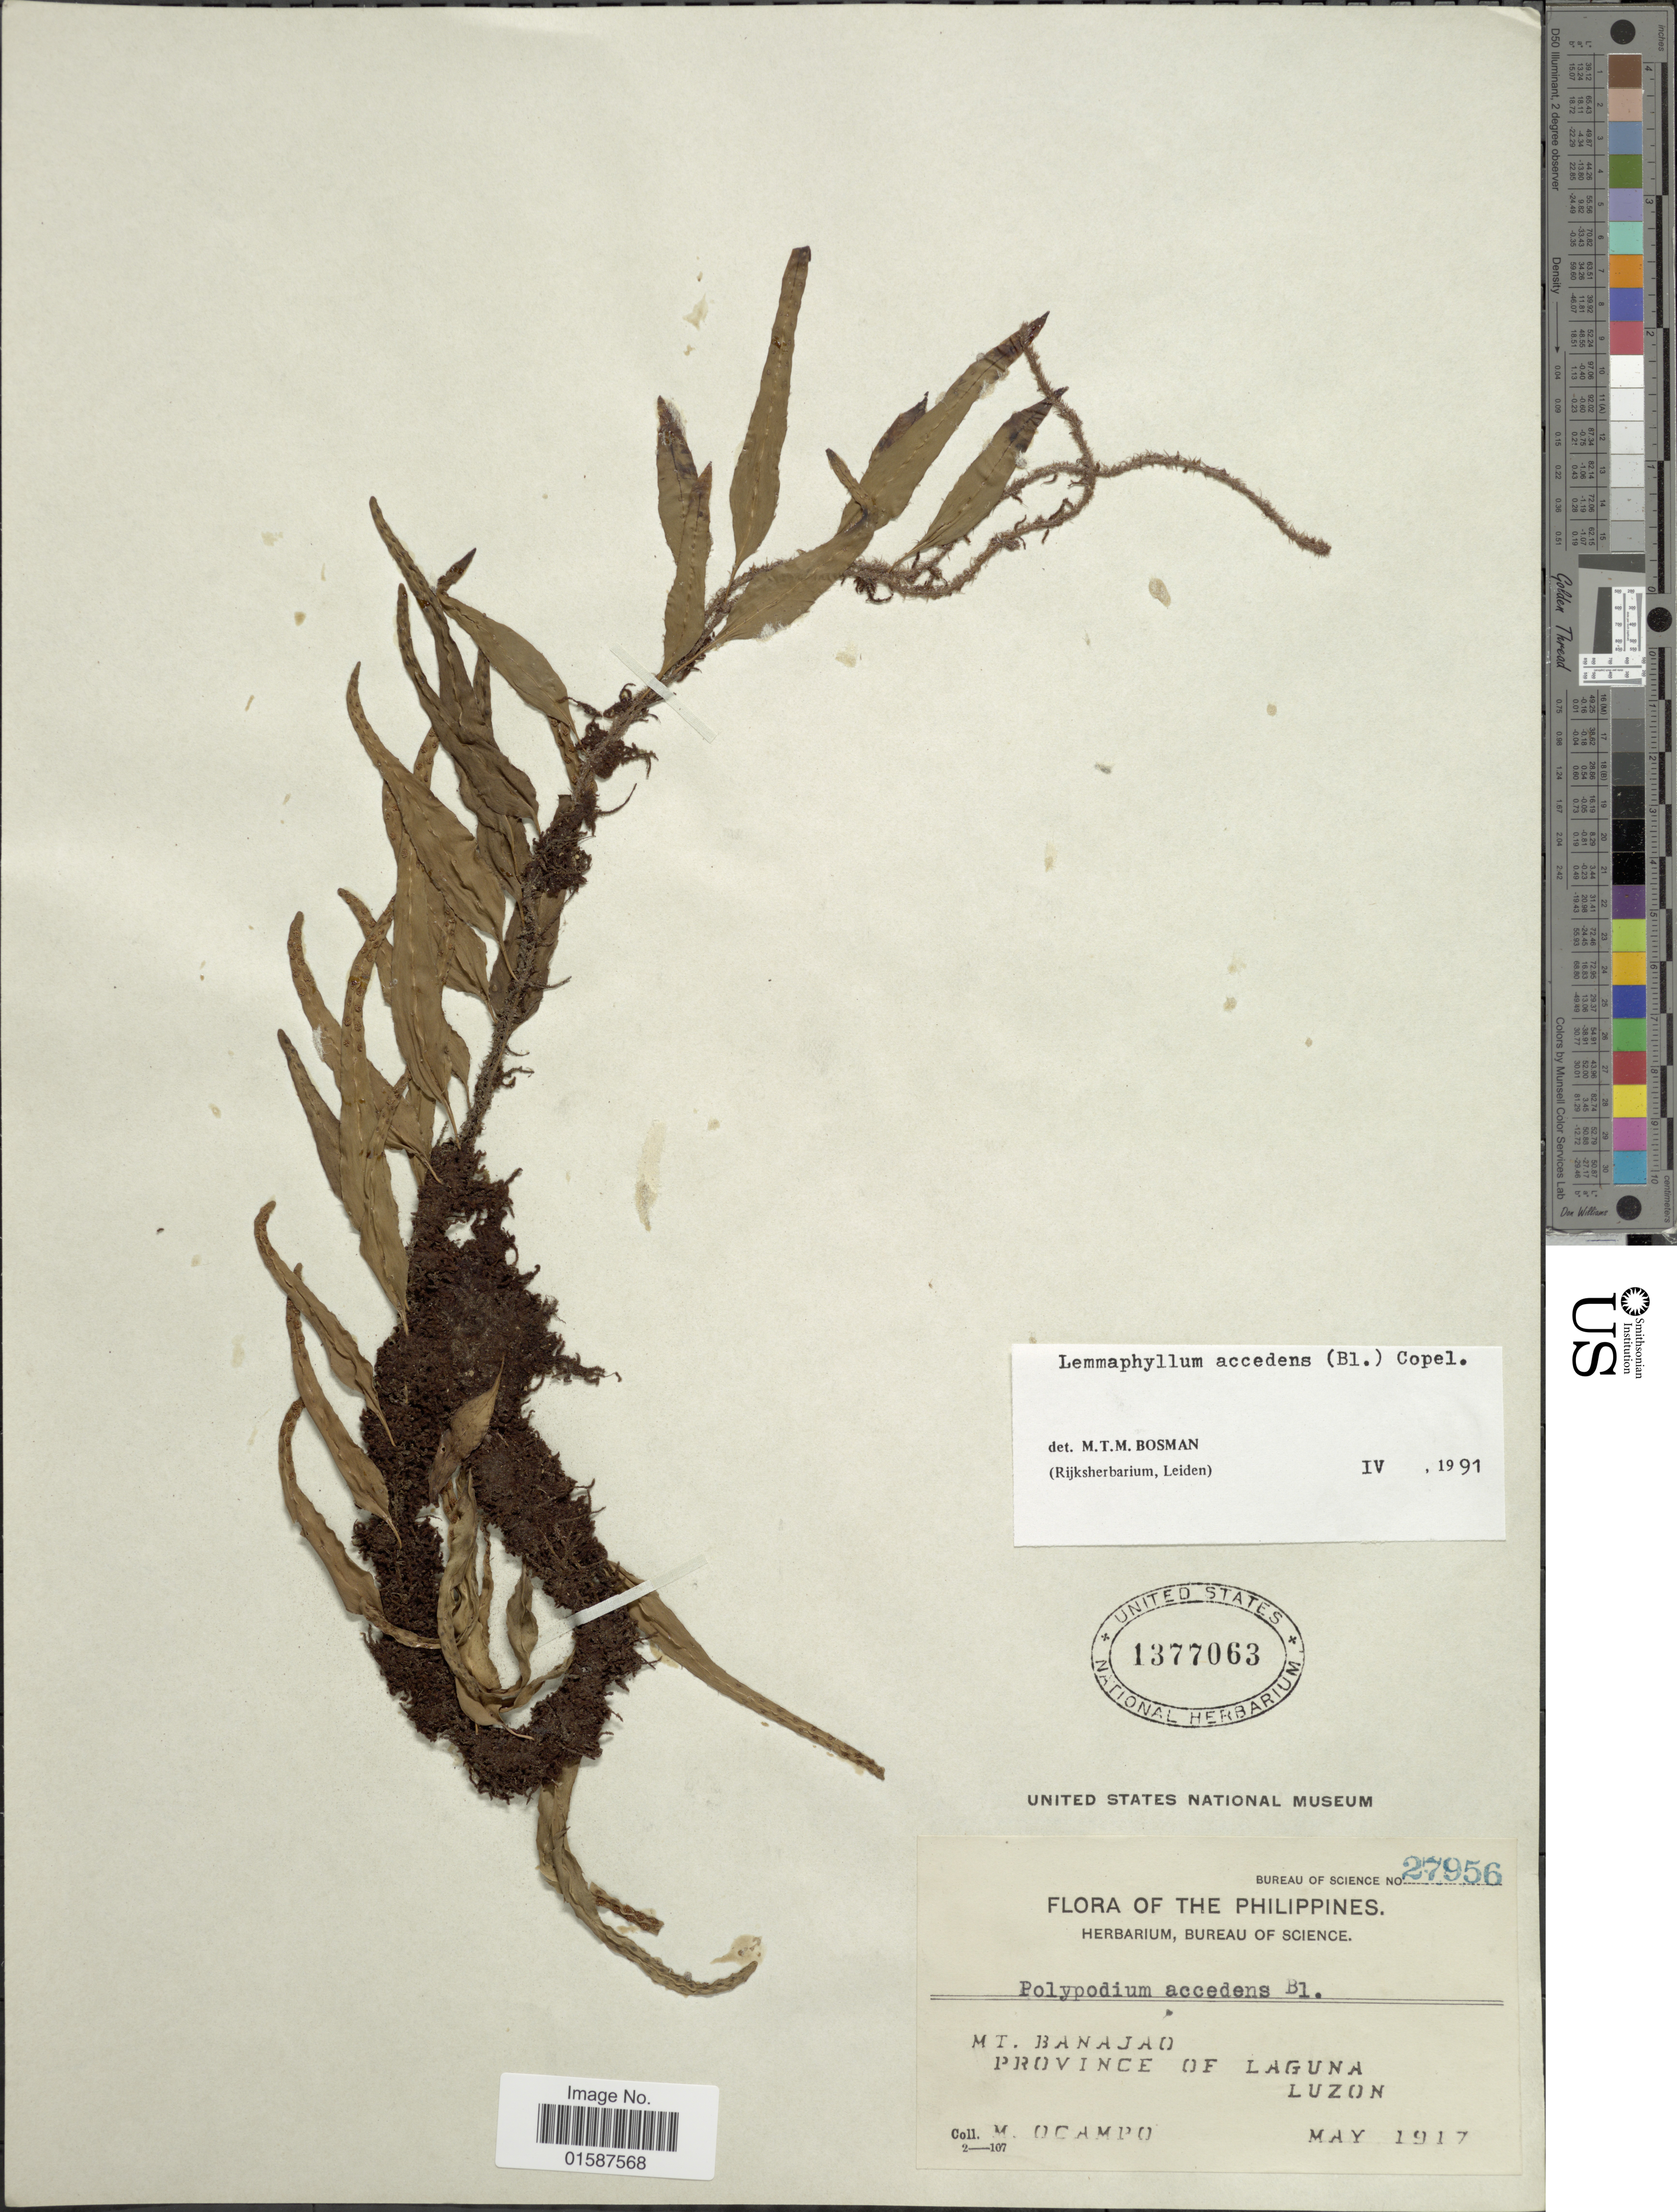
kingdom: Plantae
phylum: Tracheophyta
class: Polypodiopsida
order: Polypodiales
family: Polypodiaceae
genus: Lemmaphyllum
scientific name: Lemmaphyllum accedens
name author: (Blume) Donk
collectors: M. Ocampo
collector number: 27956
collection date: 1917-05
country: Philippines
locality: Mt. Banajao, Province of Laguna, Luzon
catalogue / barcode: US 1377063